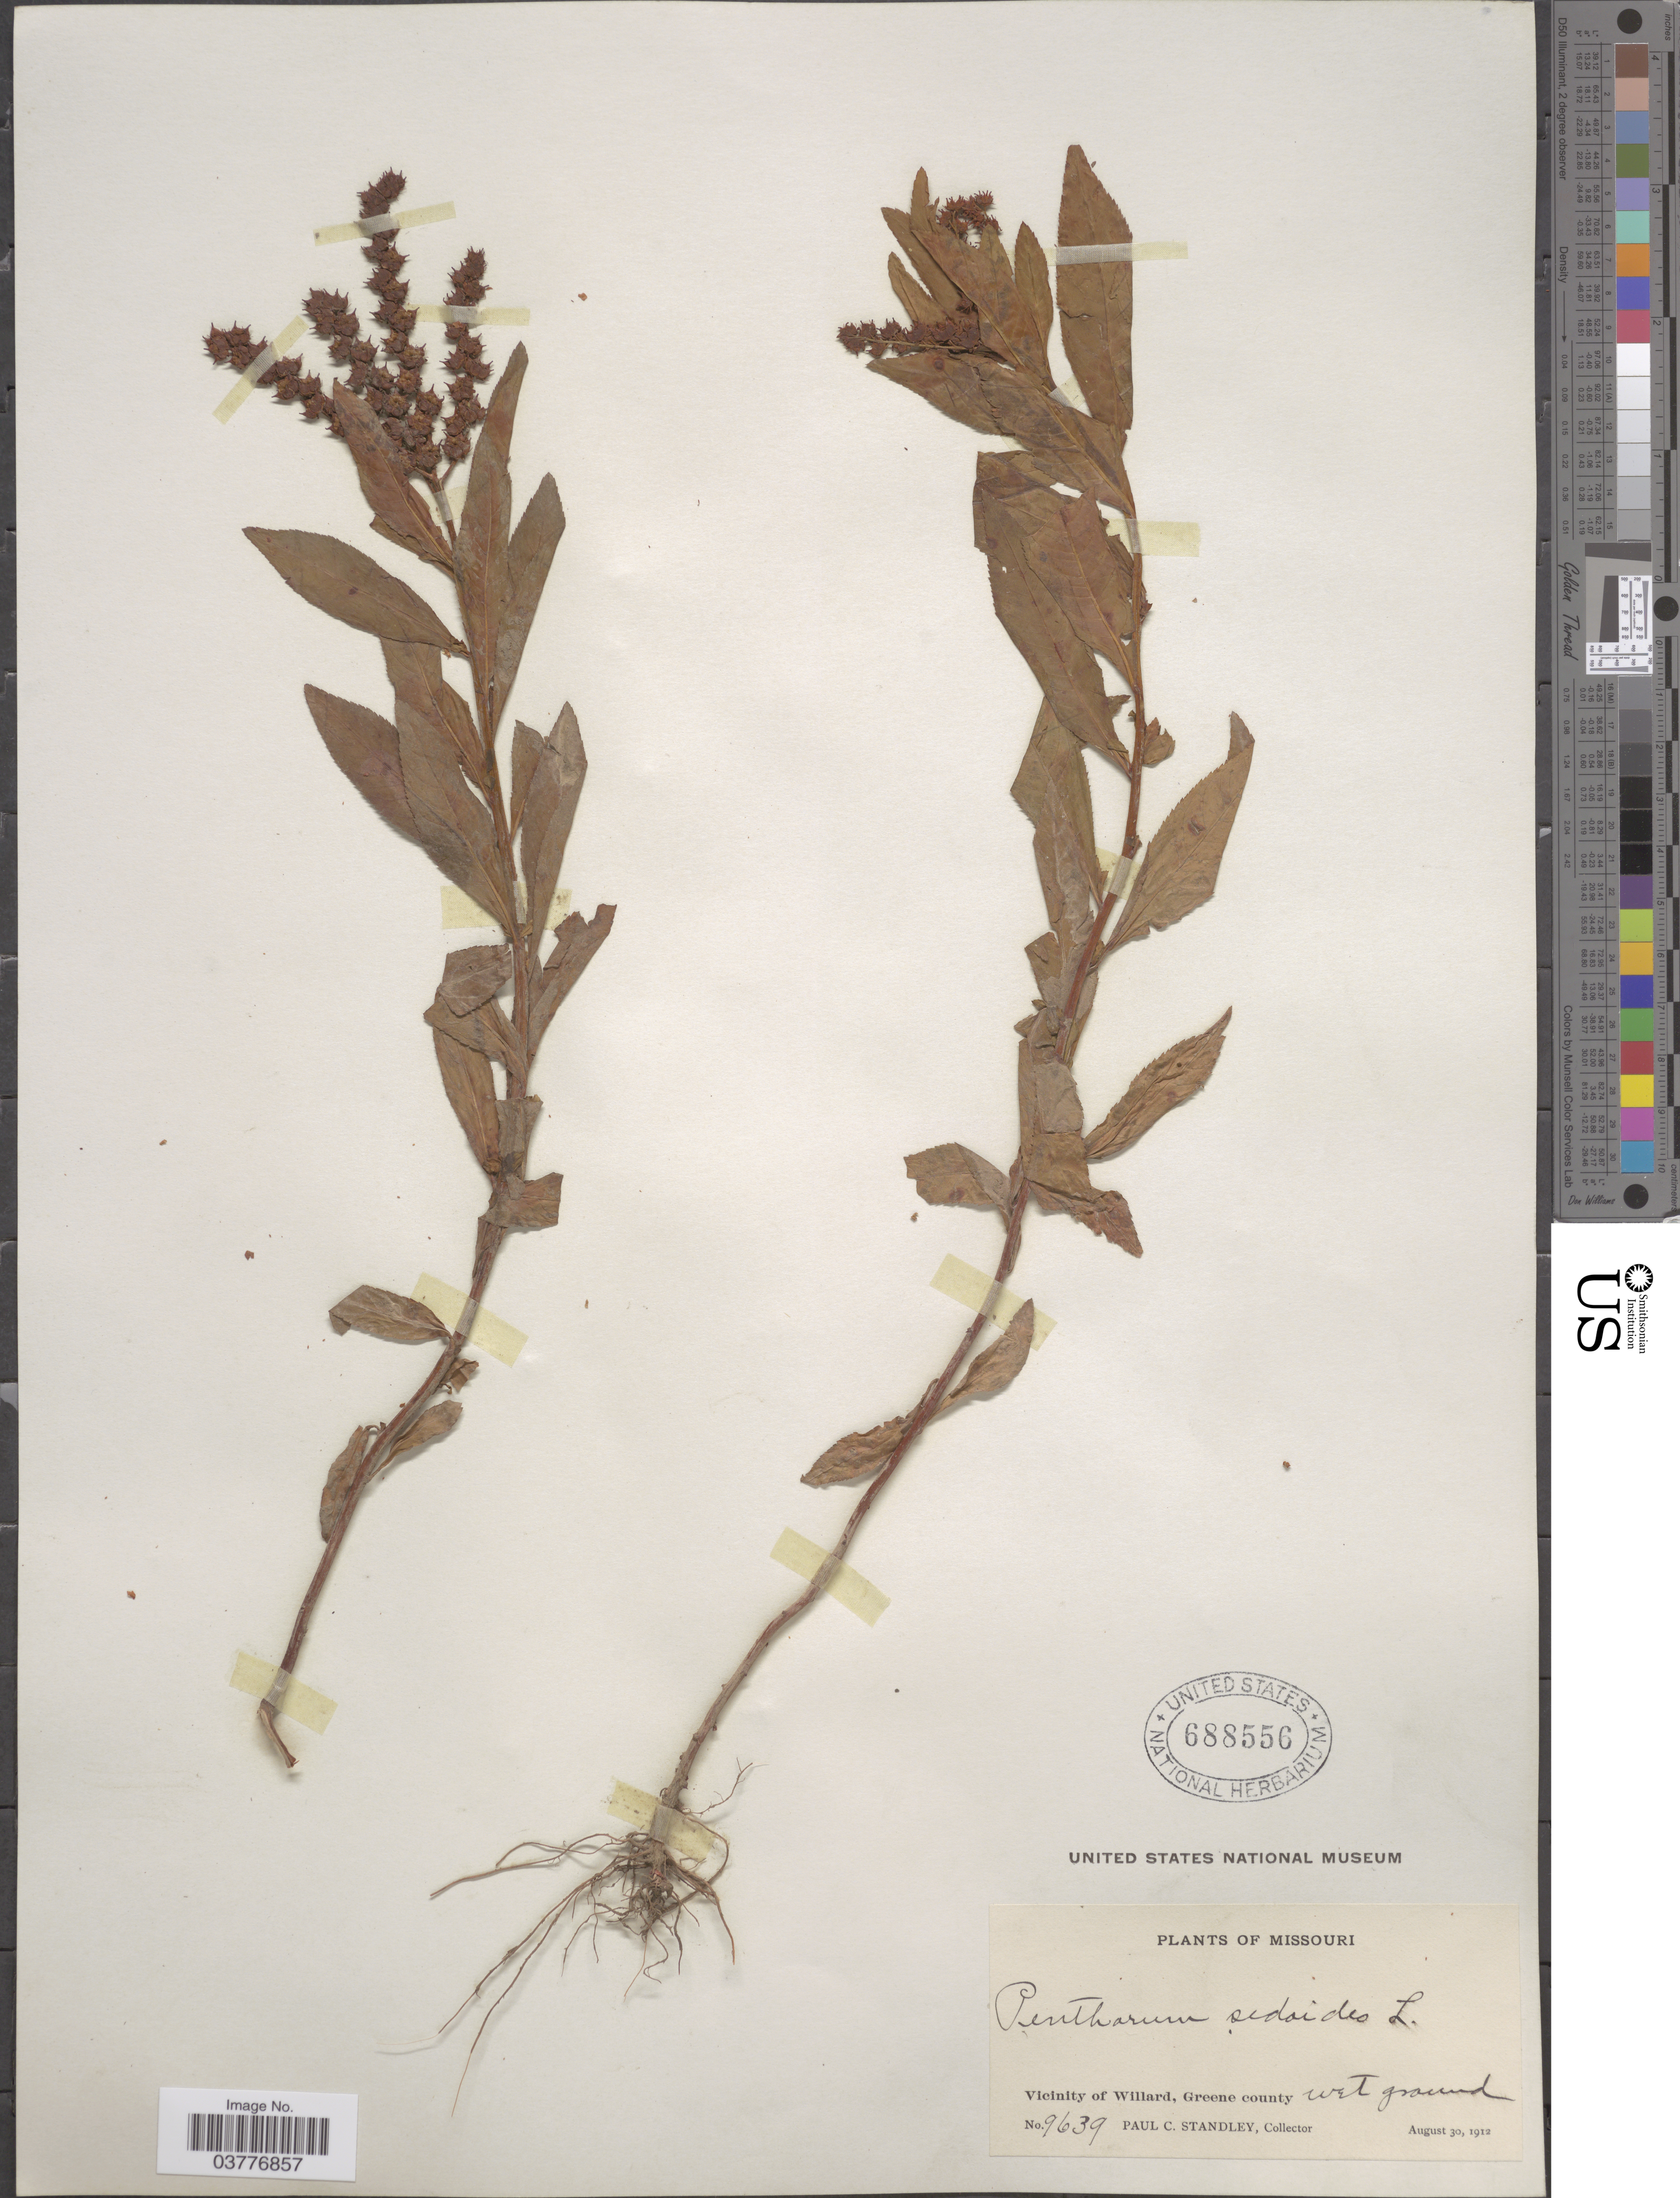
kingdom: Plantae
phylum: Tracheophyta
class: Magnoliopsida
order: Saxifragales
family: Penthoraceae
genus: Penthorum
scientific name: Penthorum sedoides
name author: L.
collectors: P. C. Standley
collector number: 9639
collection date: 1912-08-30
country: United States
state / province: Missouri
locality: Vicinity of Willard, Greene county.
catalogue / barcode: US 688556